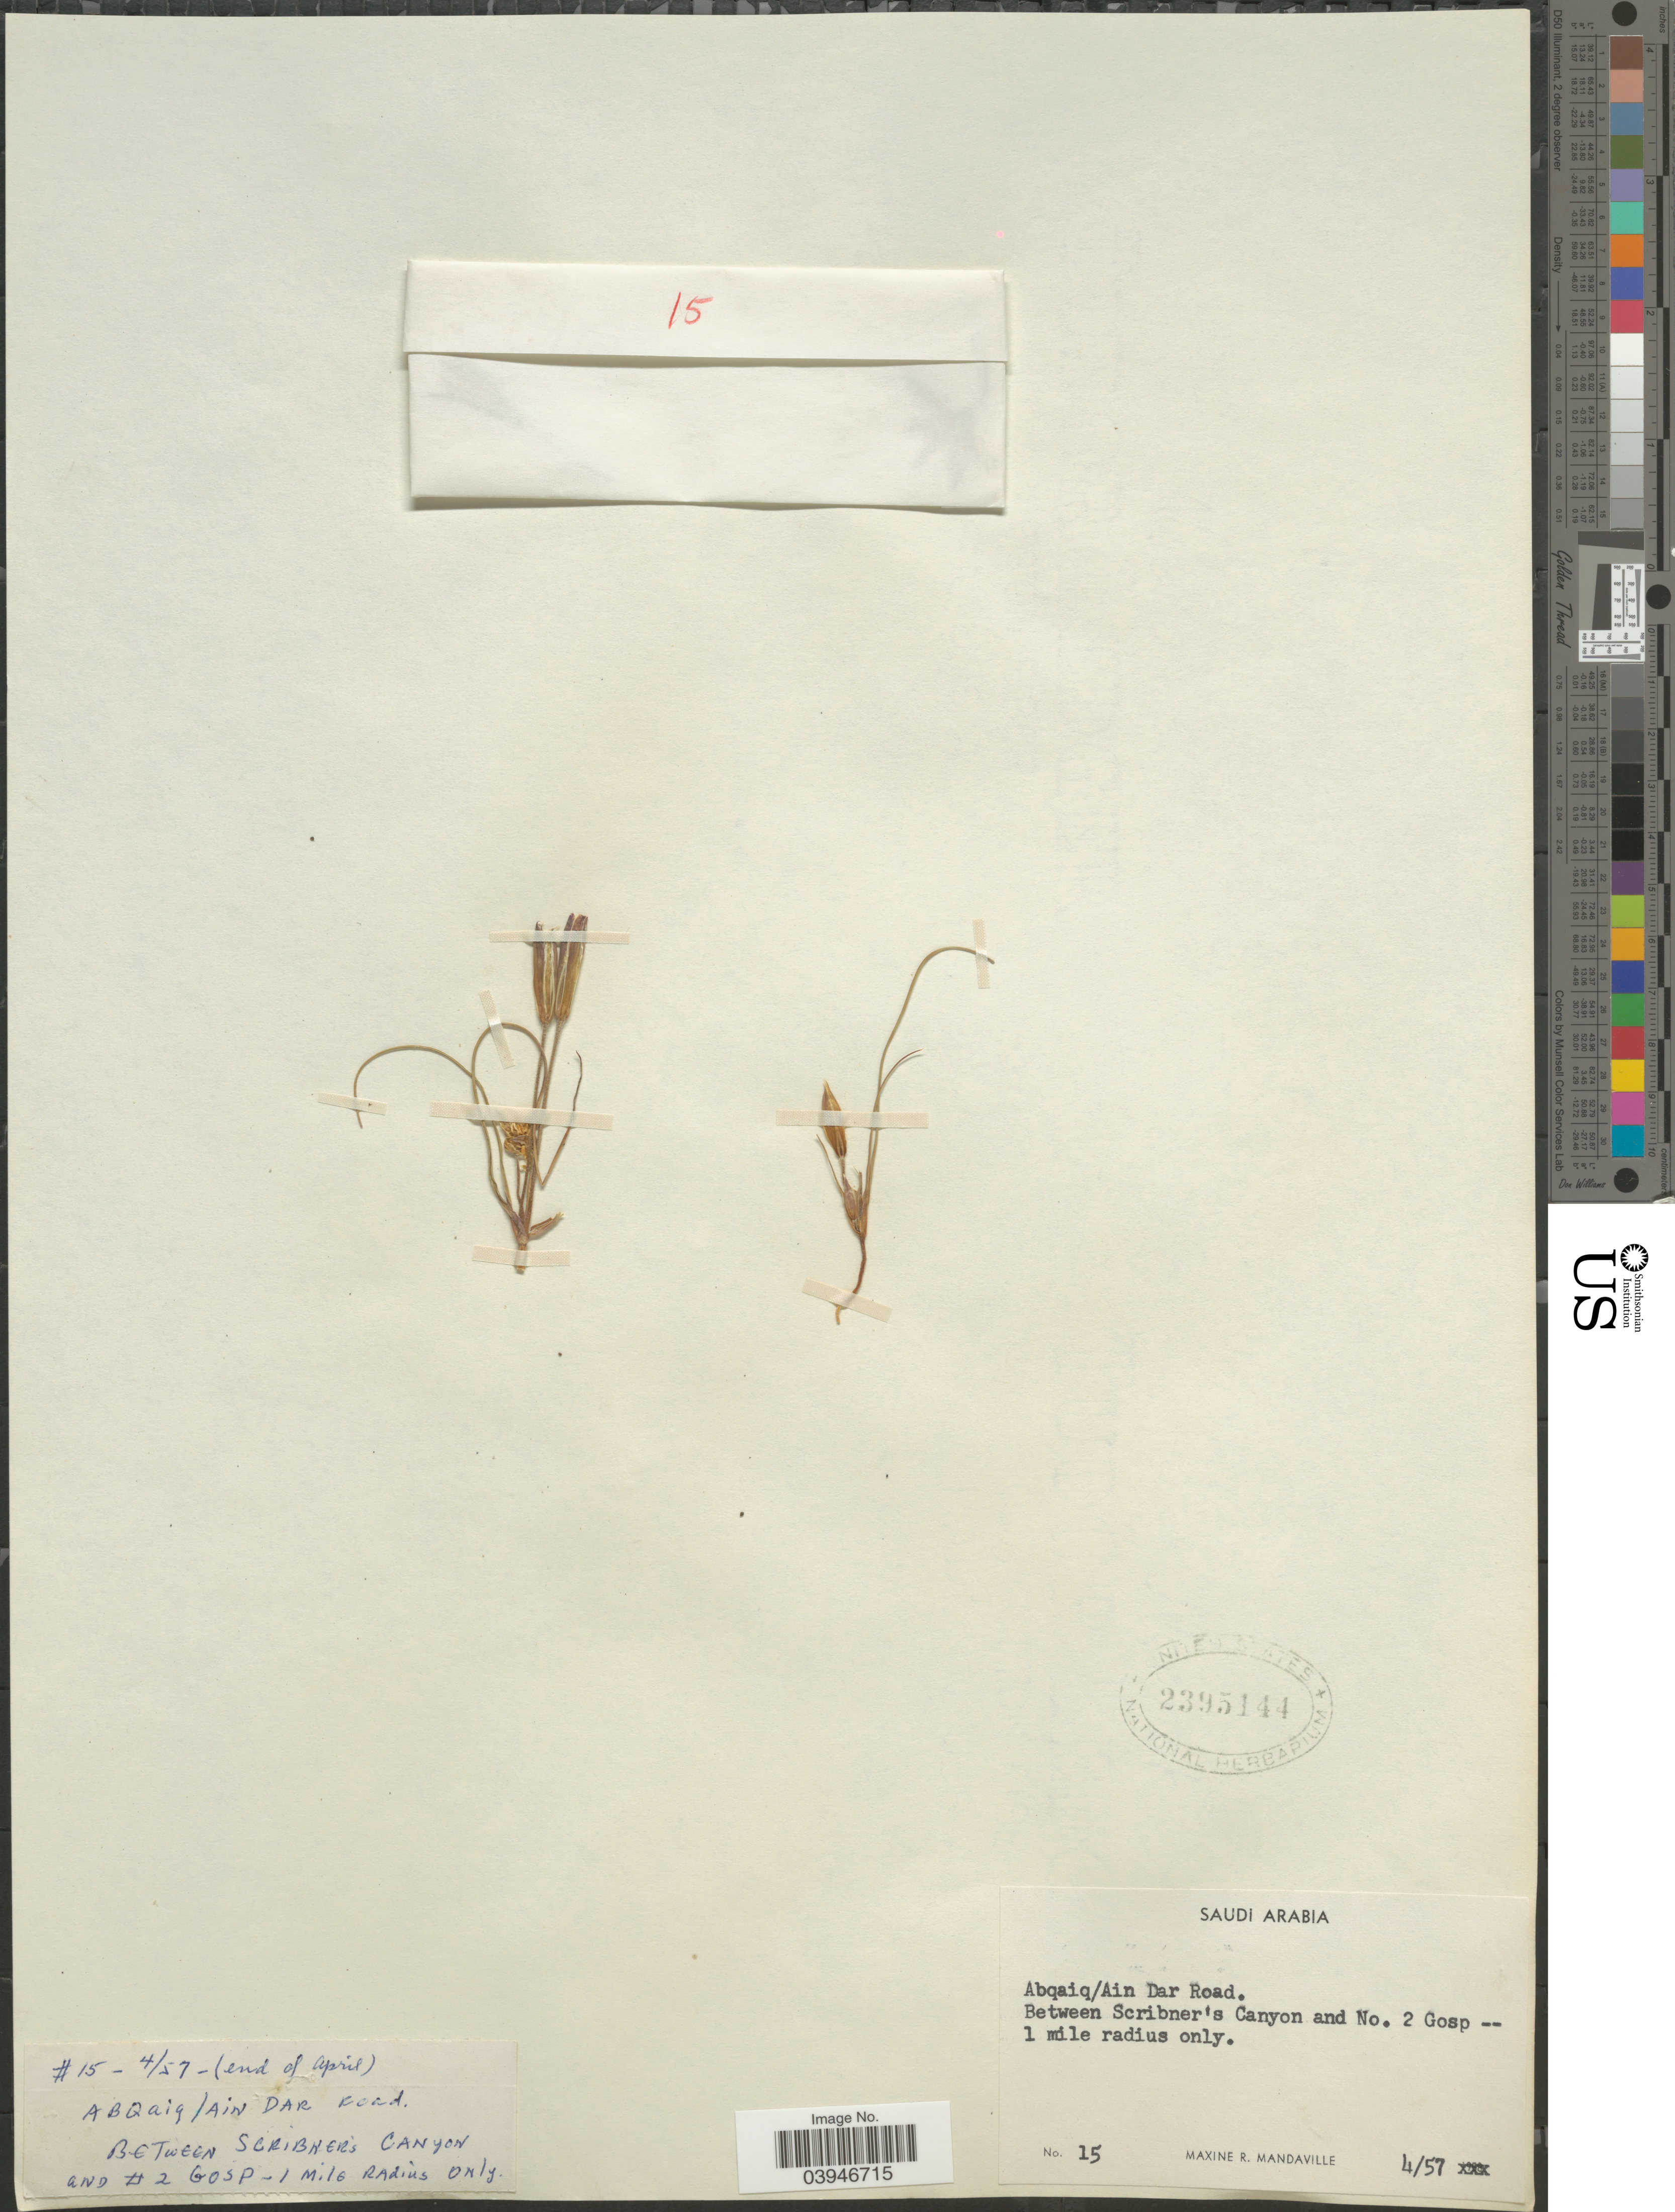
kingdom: Plantae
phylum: Tracheophyta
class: Liliopsida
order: Liliales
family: Liliaceae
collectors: M. Mandaville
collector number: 15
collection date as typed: Transcribed d/m/y: /4/57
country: Saudi Arabia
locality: Abqaiq/Ain Dar Road. Between Scribner's Canyon and No. 2 Gosp -- 1 mile radius only.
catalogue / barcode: US 2395144